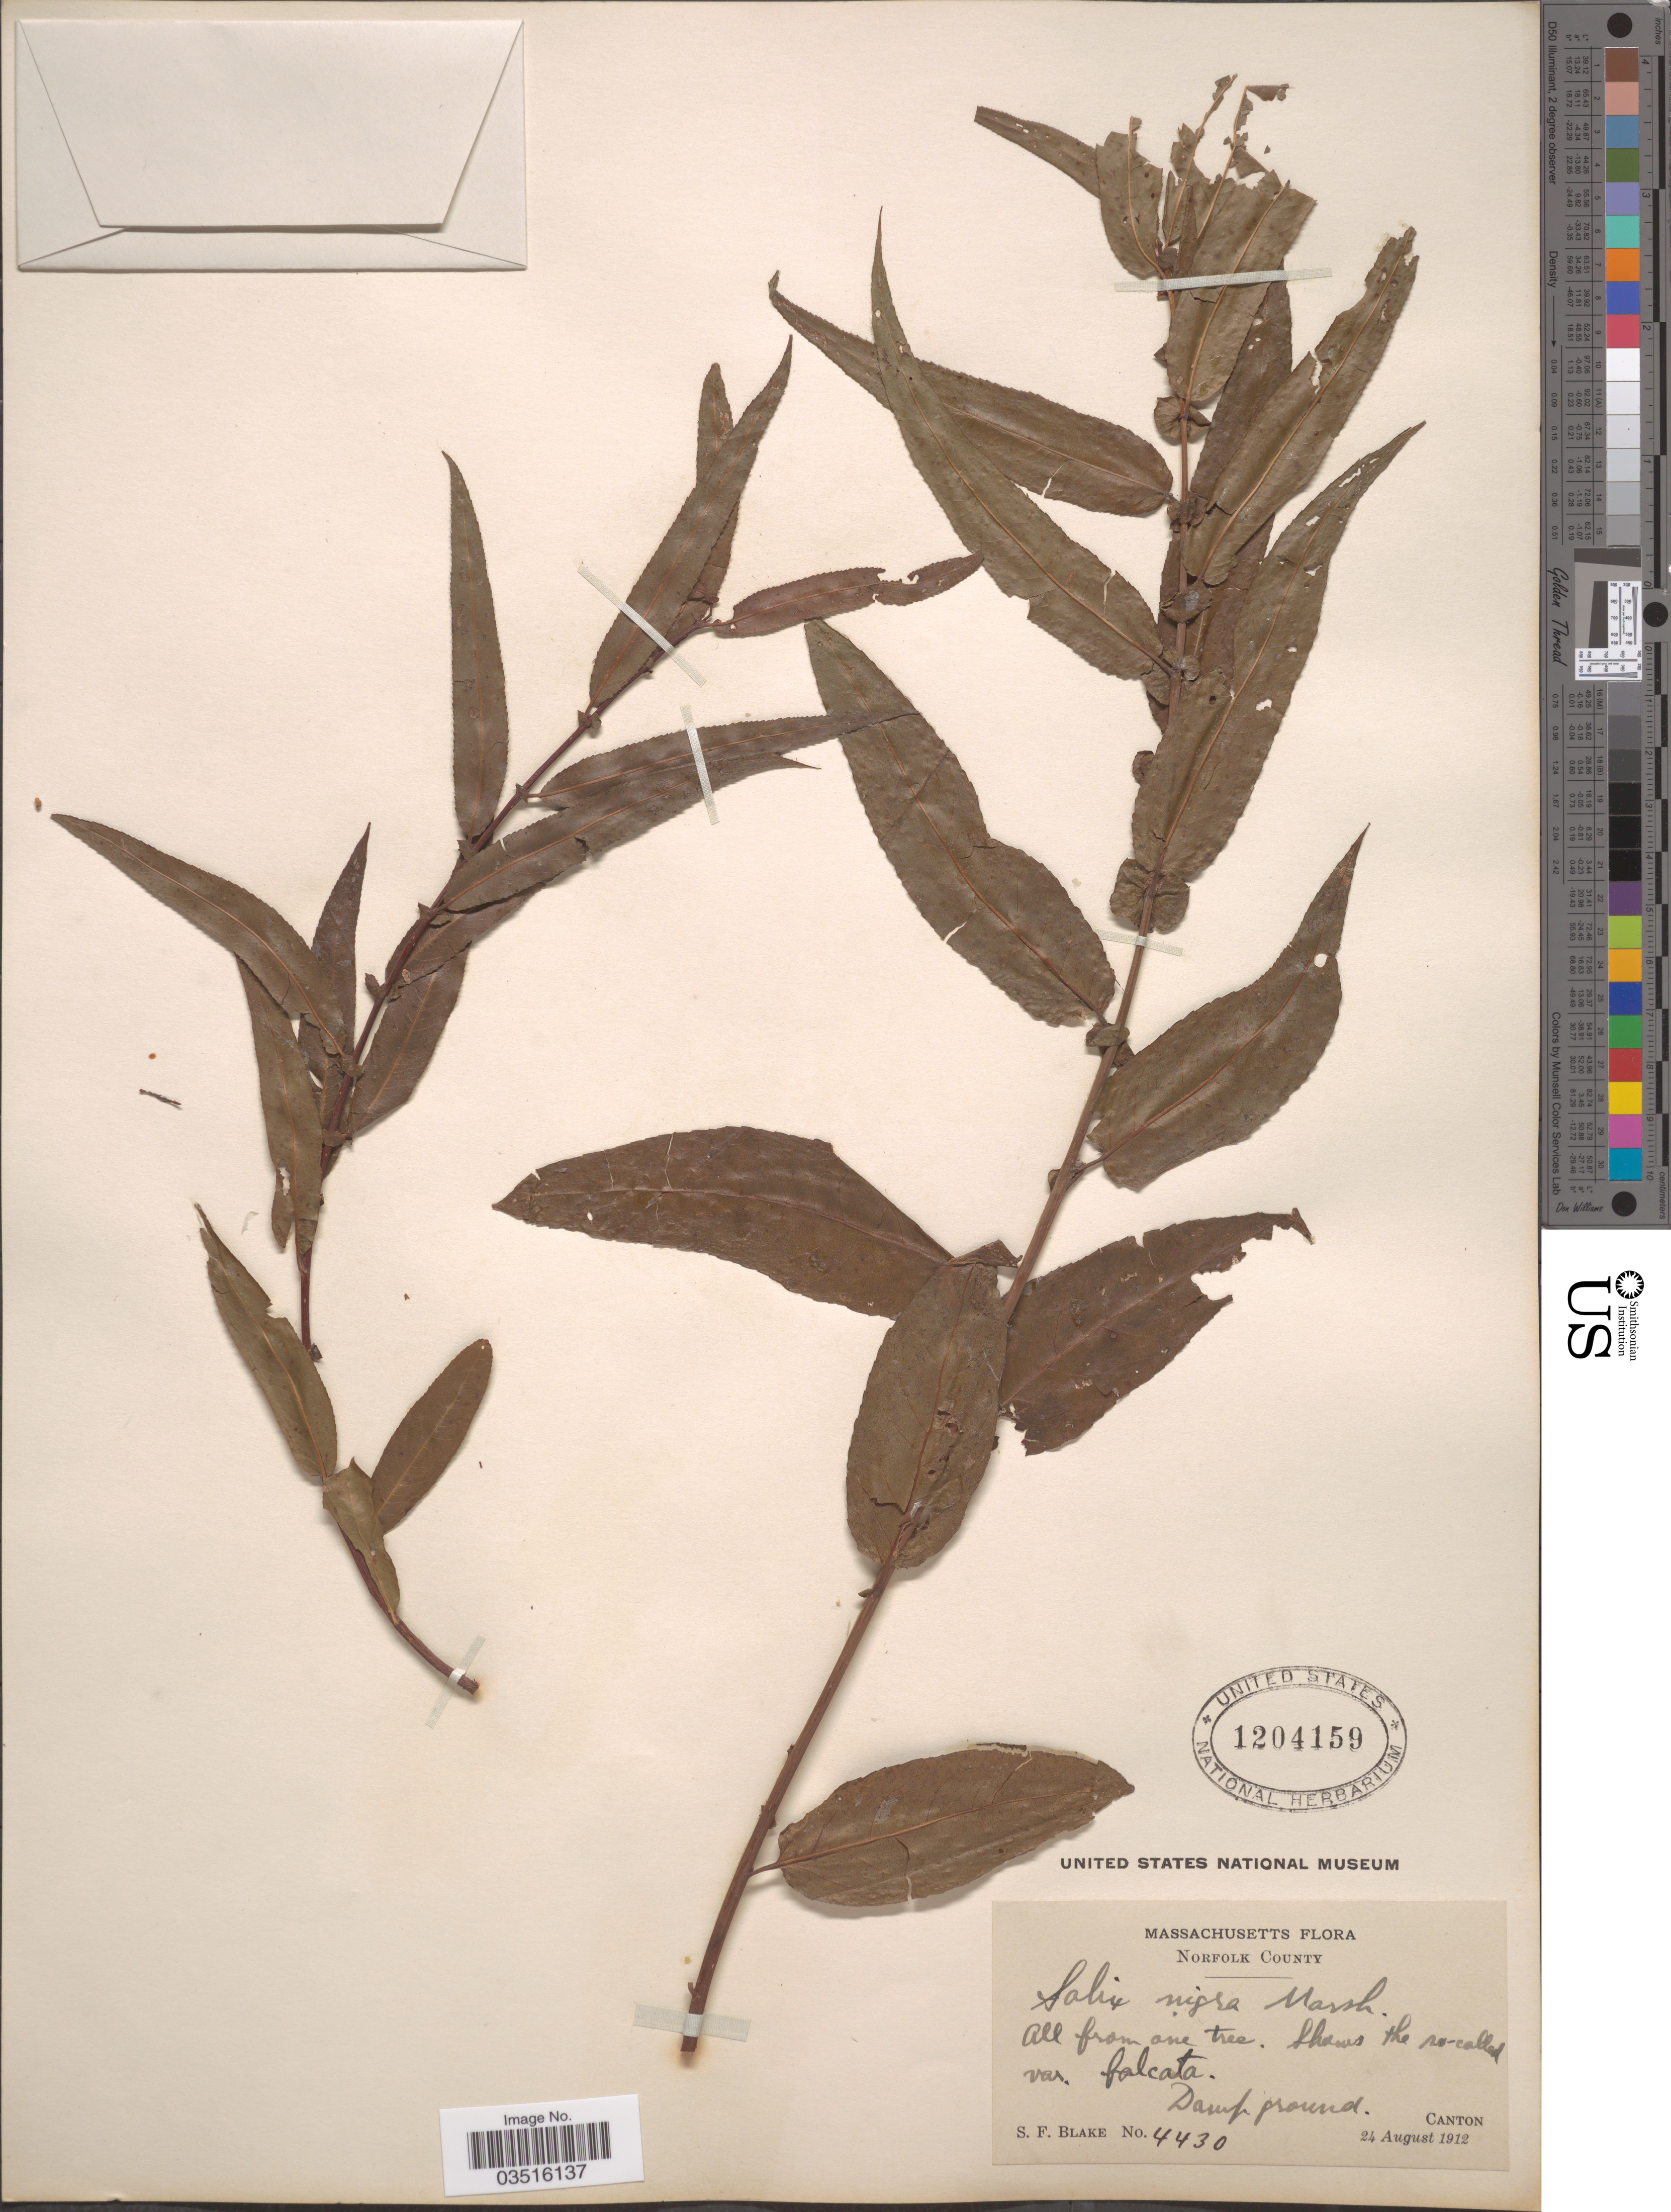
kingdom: Plantae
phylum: Tracheophyta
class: Magnoliopsida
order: Malpighiales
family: Salicaceae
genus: Salix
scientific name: Salix nigra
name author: Marshall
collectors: S. Blake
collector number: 4430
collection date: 1912-08-24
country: United States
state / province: Massachusetts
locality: Norfolk County. Canton.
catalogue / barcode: US 1204159